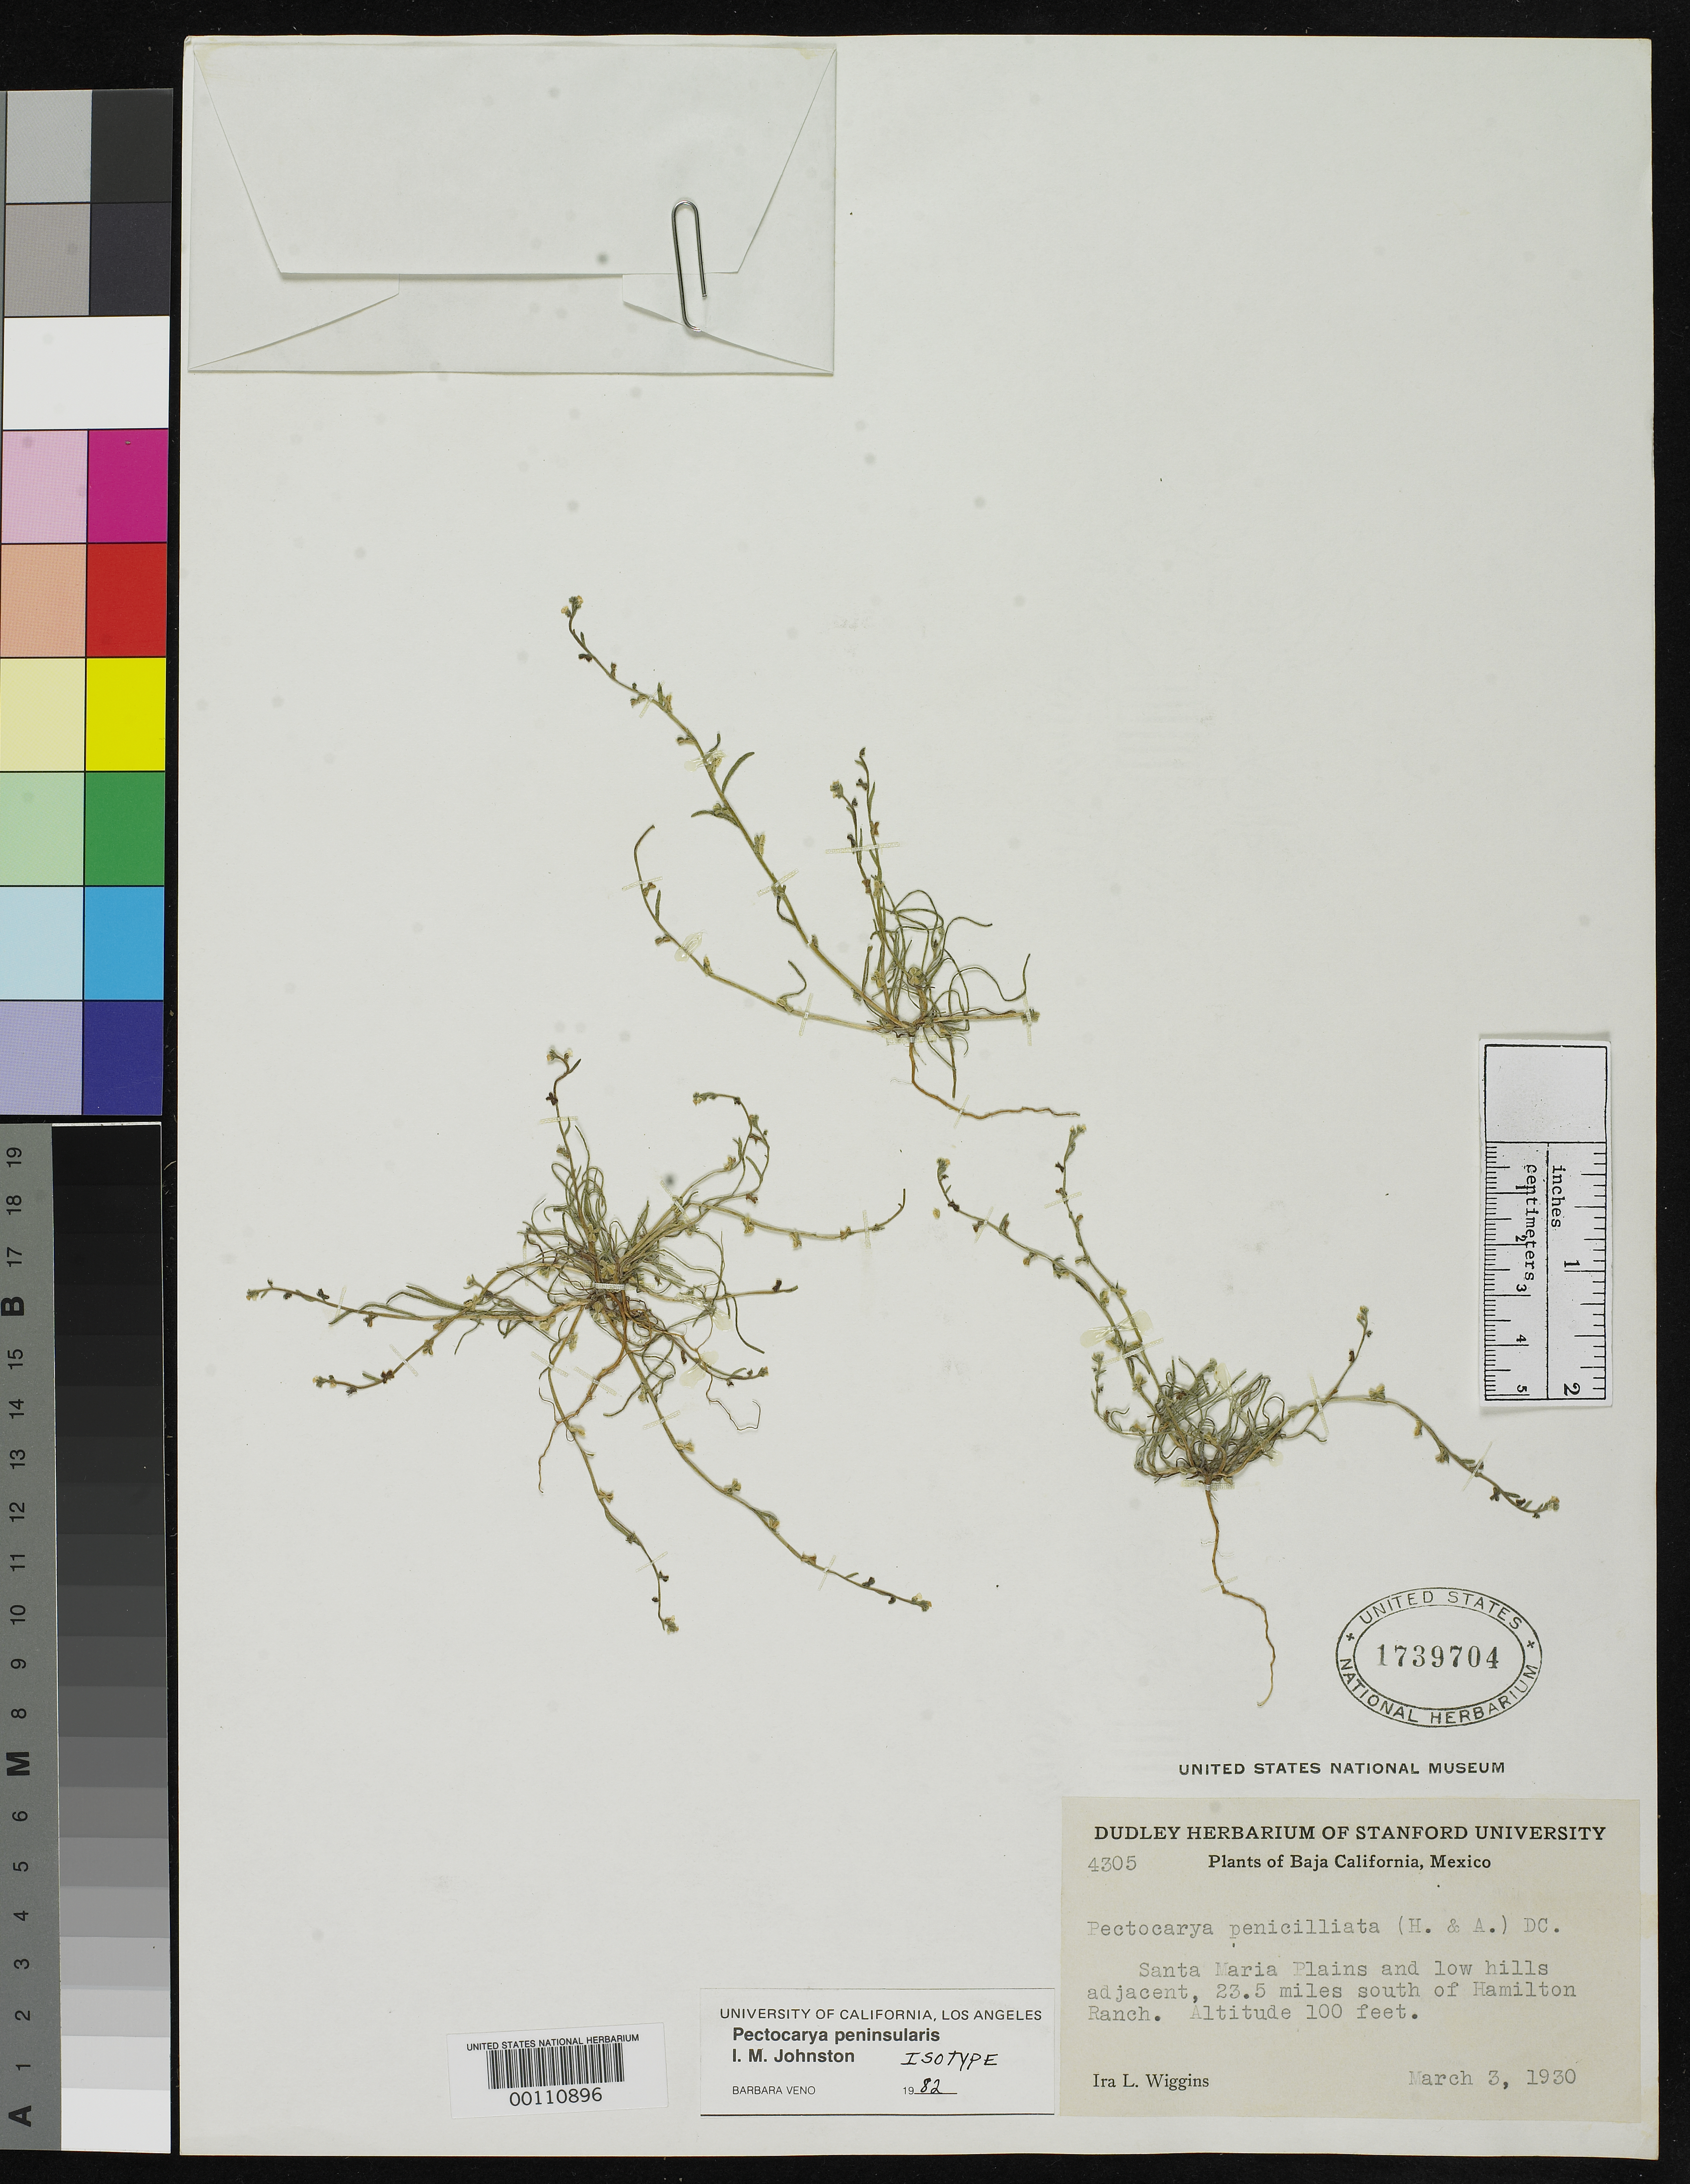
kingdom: Plantae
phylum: Tracheophyta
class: Magnoliopsida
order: Boraginales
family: Boraginaceae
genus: Pectocarya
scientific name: Pectocarya peninsularis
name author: I.M. Johnst.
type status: Isotype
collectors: I. L. Wiggins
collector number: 4305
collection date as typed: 03 Mar 1930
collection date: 1930-03-03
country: Mexico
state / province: Baja California Norte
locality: Santa Maria Plains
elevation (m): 30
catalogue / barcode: US 1739704